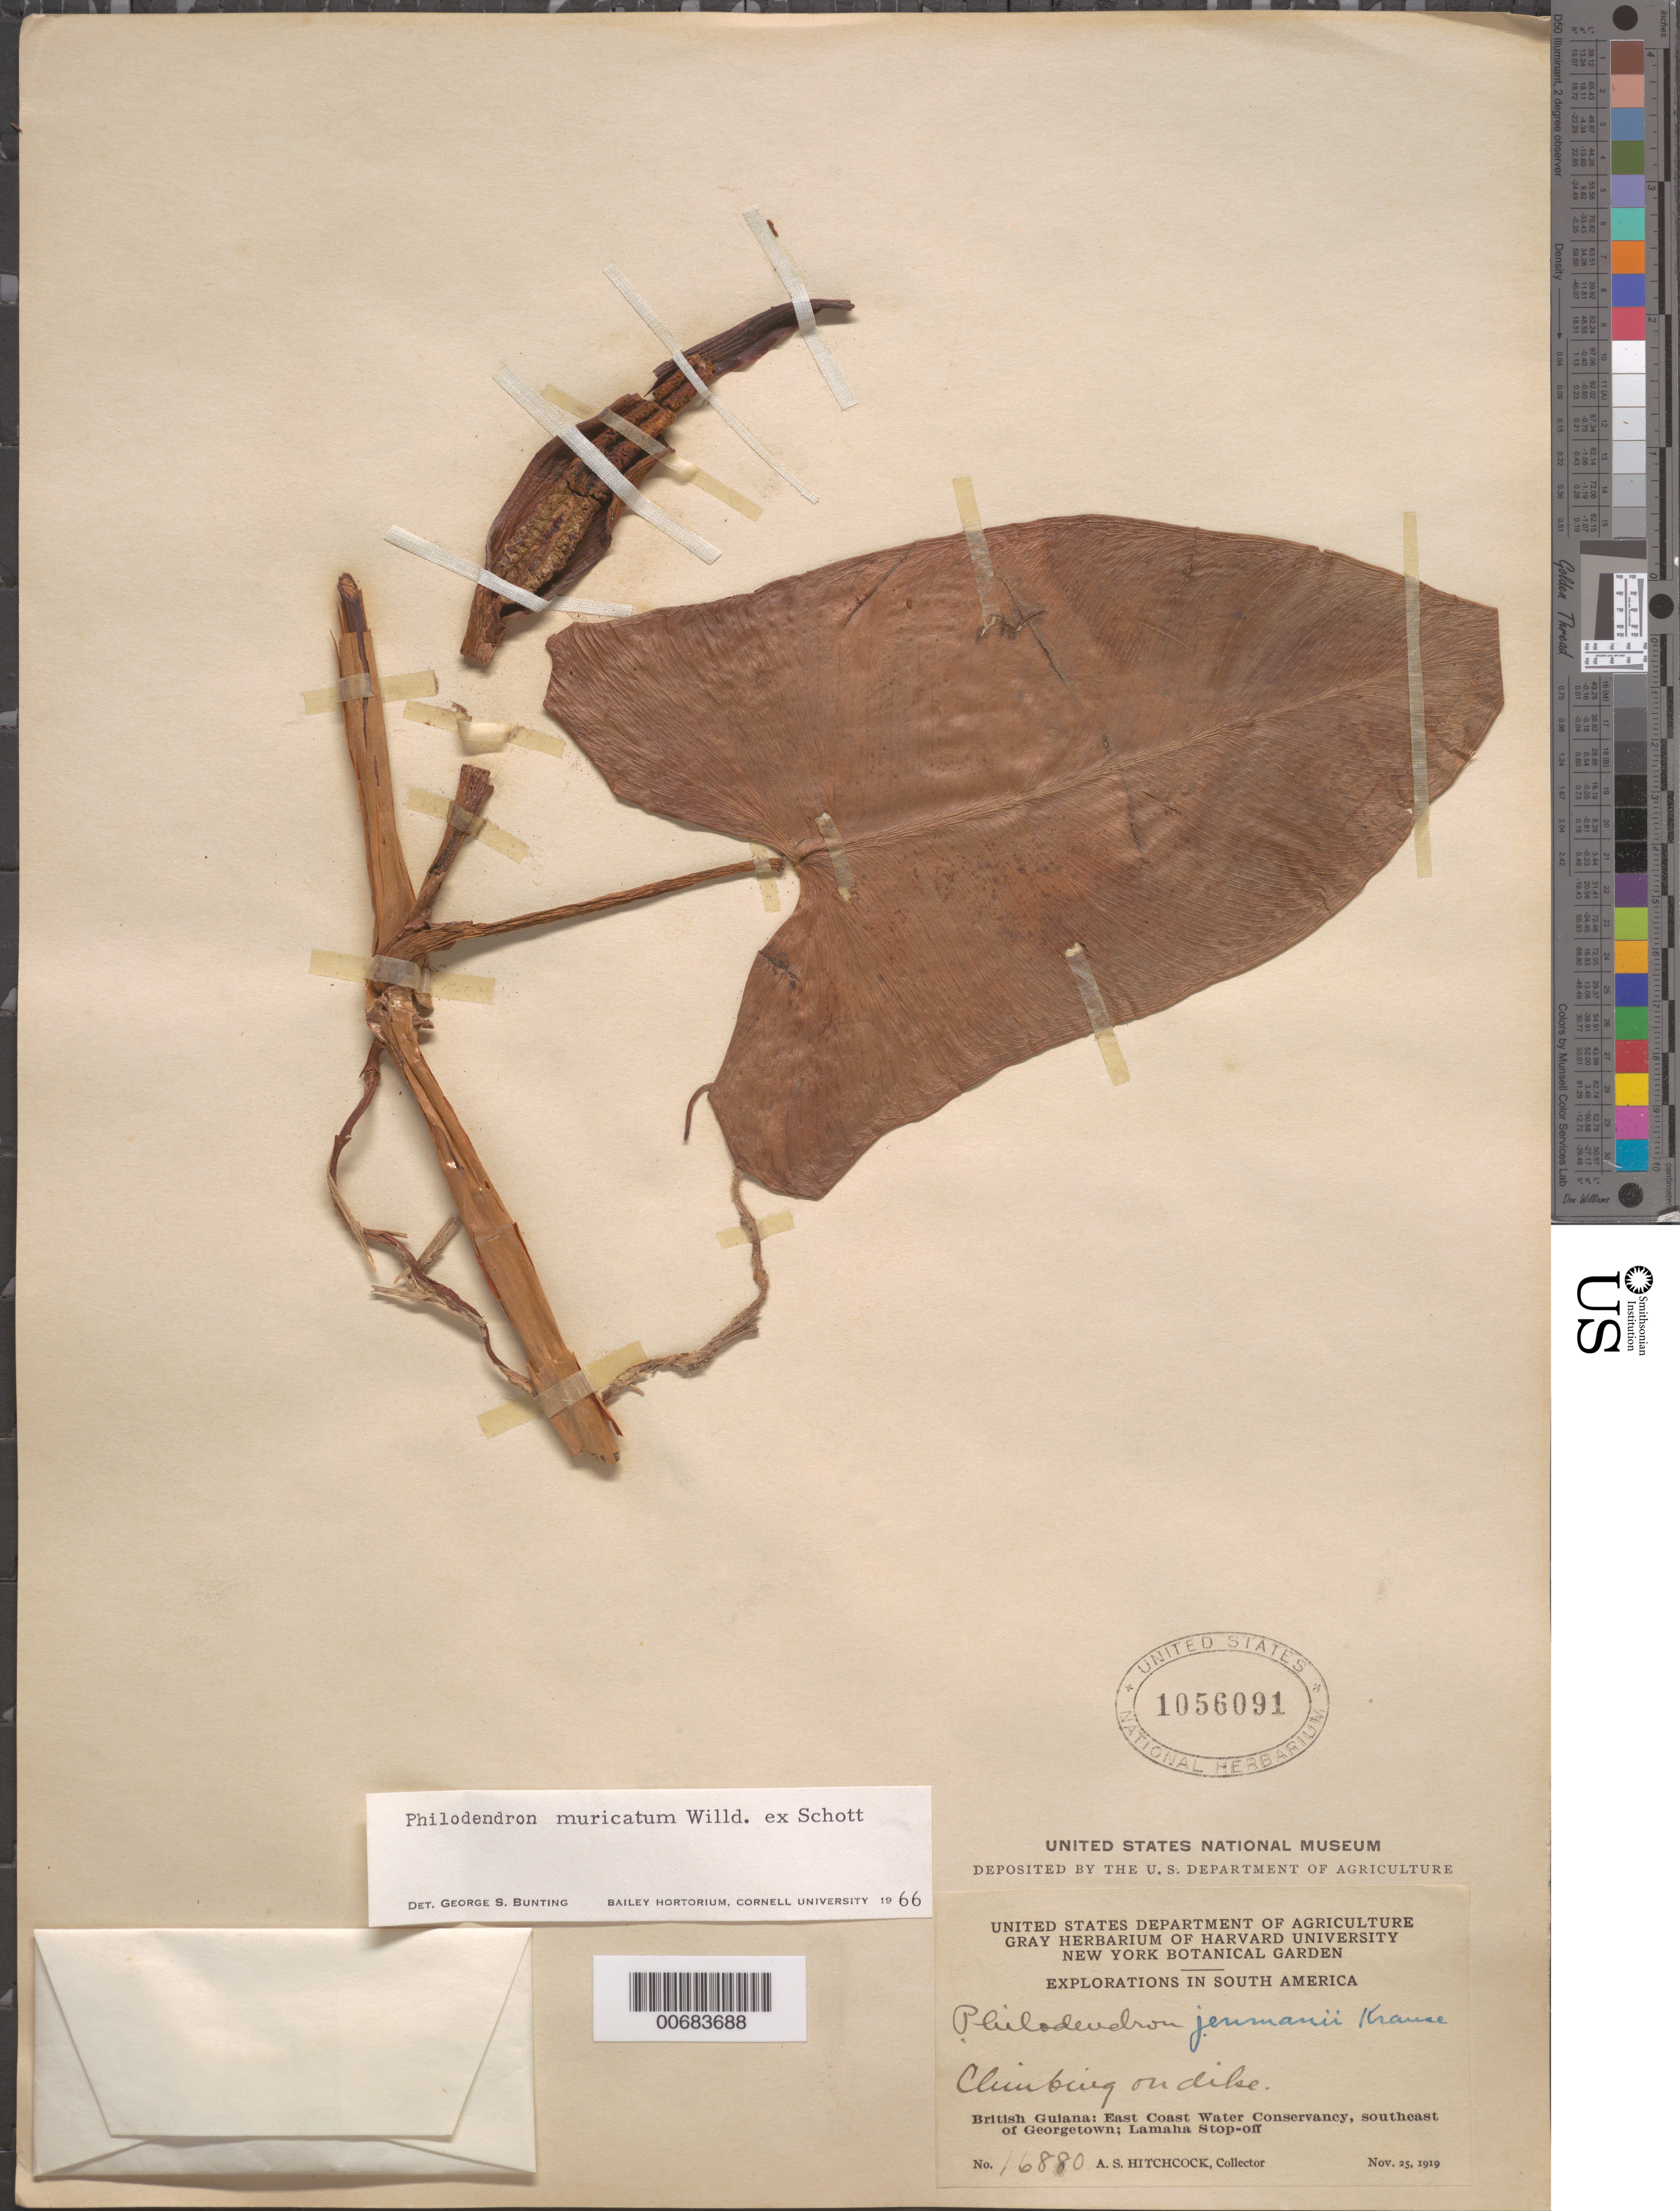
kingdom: Plantae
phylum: Tracheophyta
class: Liliopsida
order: Alismatales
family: Araceae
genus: Philodendron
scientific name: Philodendron muricatum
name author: Willd. ex Schott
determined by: Bunting, G. S.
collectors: A. S. Hitchcock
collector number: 16880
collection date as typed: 25-Nov-19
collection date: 1919-11-25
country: Guyana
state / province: Demerara-Mahaica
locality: Lamaha Stop-Off, Georgetown, SE of, East Coast Water Conservancy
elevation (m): -2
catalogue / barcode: US 1056091